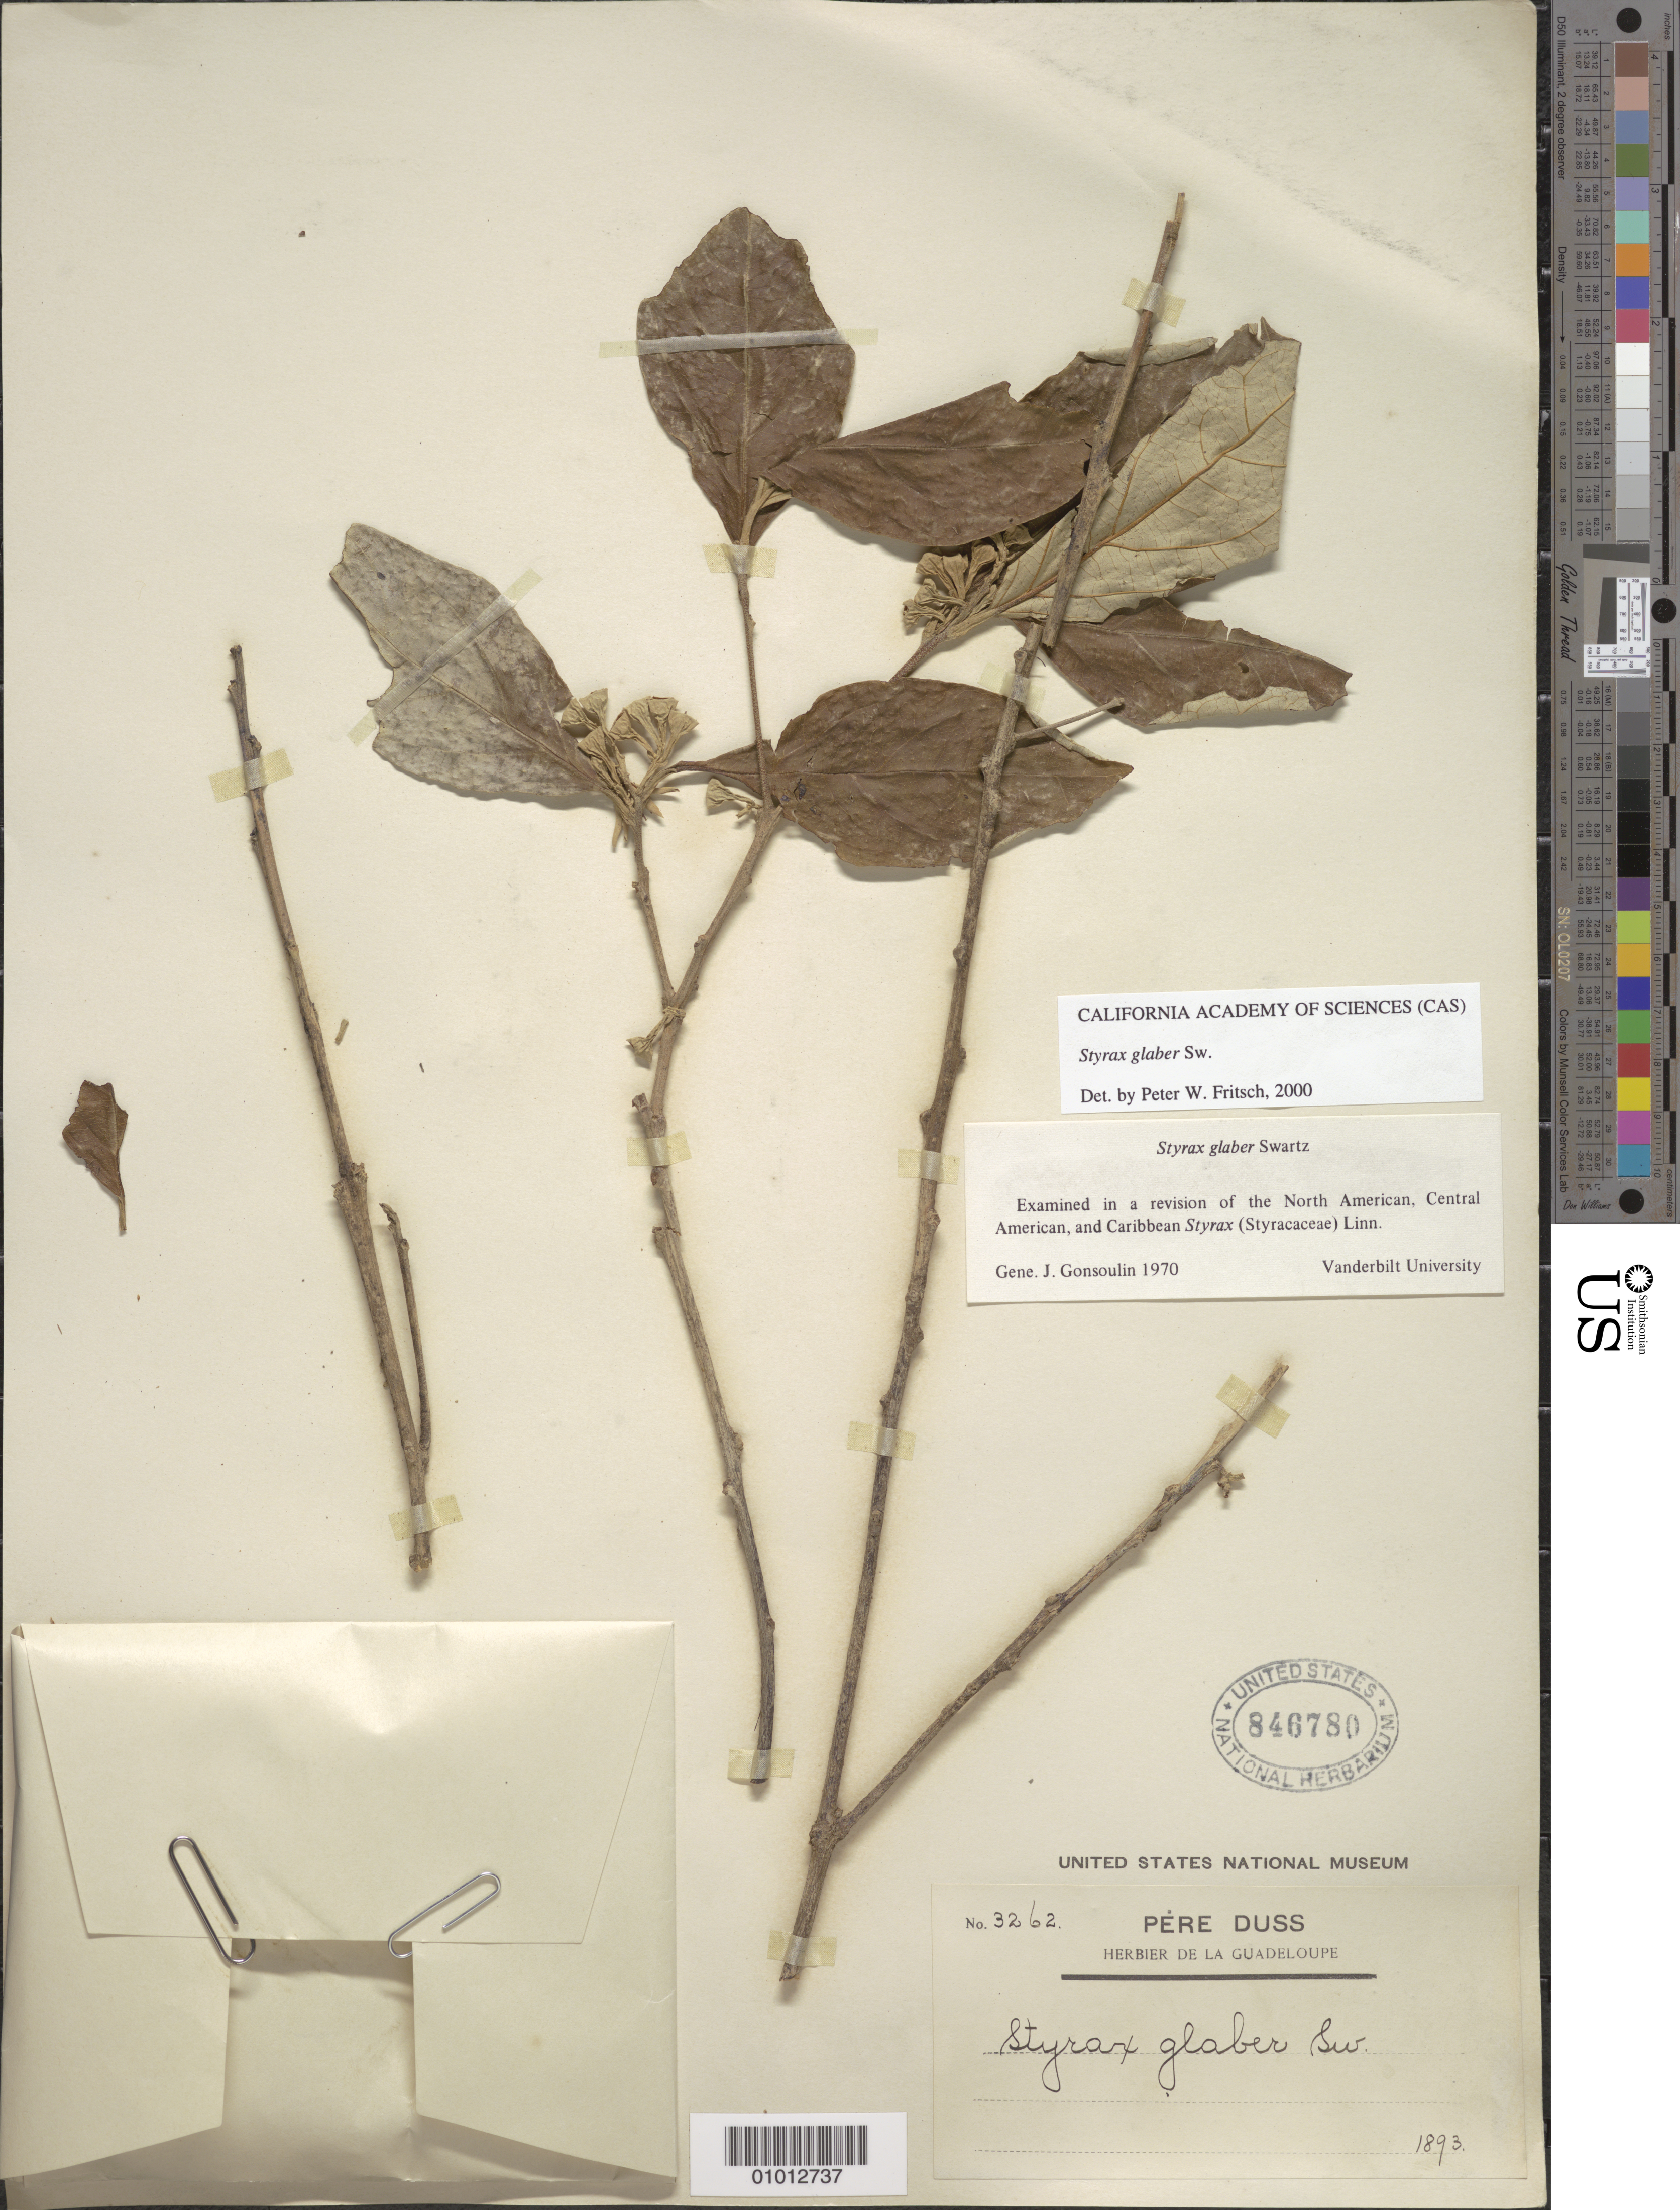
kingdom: Plantae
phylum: Tracheophyta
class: Magnoliopsida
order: Ericales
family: Styracaceae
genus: Styrax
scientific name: Styrax glaber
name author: Sw.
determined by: Fritsch, Peter W.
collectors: Père Duss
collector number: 3262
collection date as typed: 1893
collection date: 1893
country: Guadeloupe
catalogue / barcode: US 846780